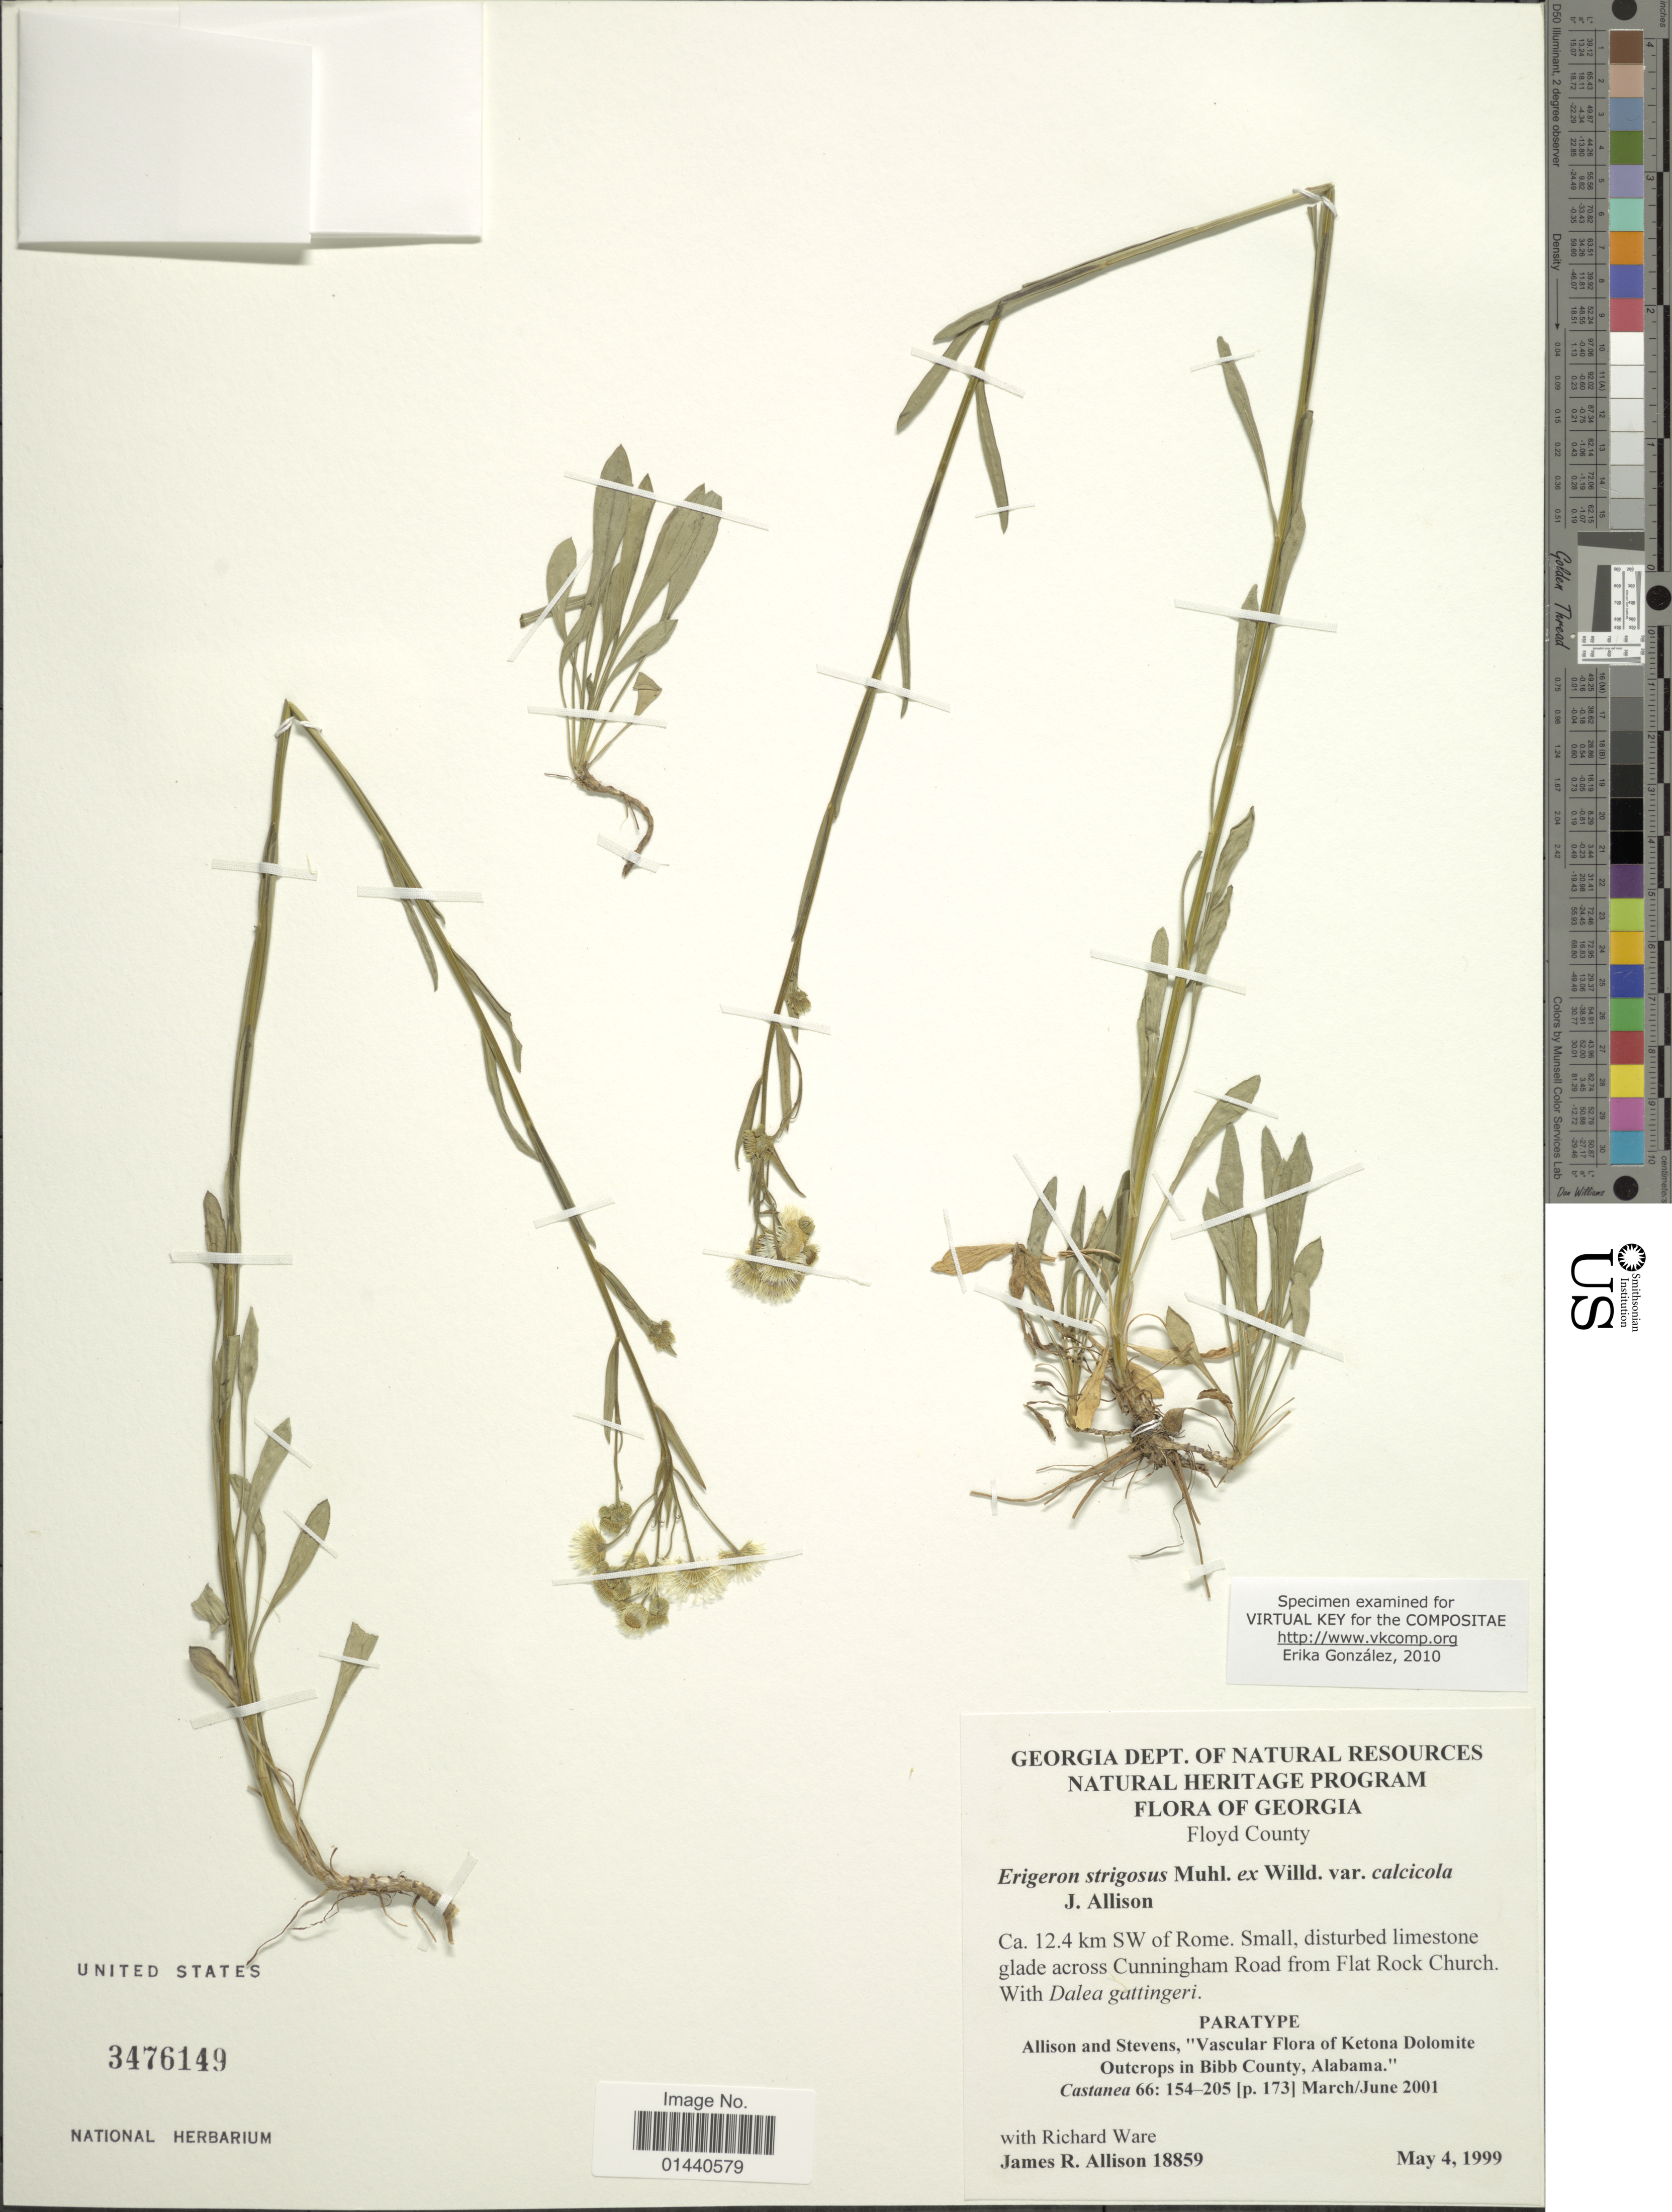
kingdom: Plantae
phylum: Tracheophyta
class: Magnoliopsida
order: Asterales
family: Asteraceae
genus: Erigeron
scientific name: Erigeron strigosus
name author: Muhl. ex Willd.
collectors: R. Ware & J. R. Allison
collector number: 18859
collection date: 1999-05-04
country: United States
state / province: Georgia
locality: Floyd County. Ca. 12.4 km SW of Rome. Across Cunningham Road from Flat Rock Church.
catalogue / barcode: US 3476149